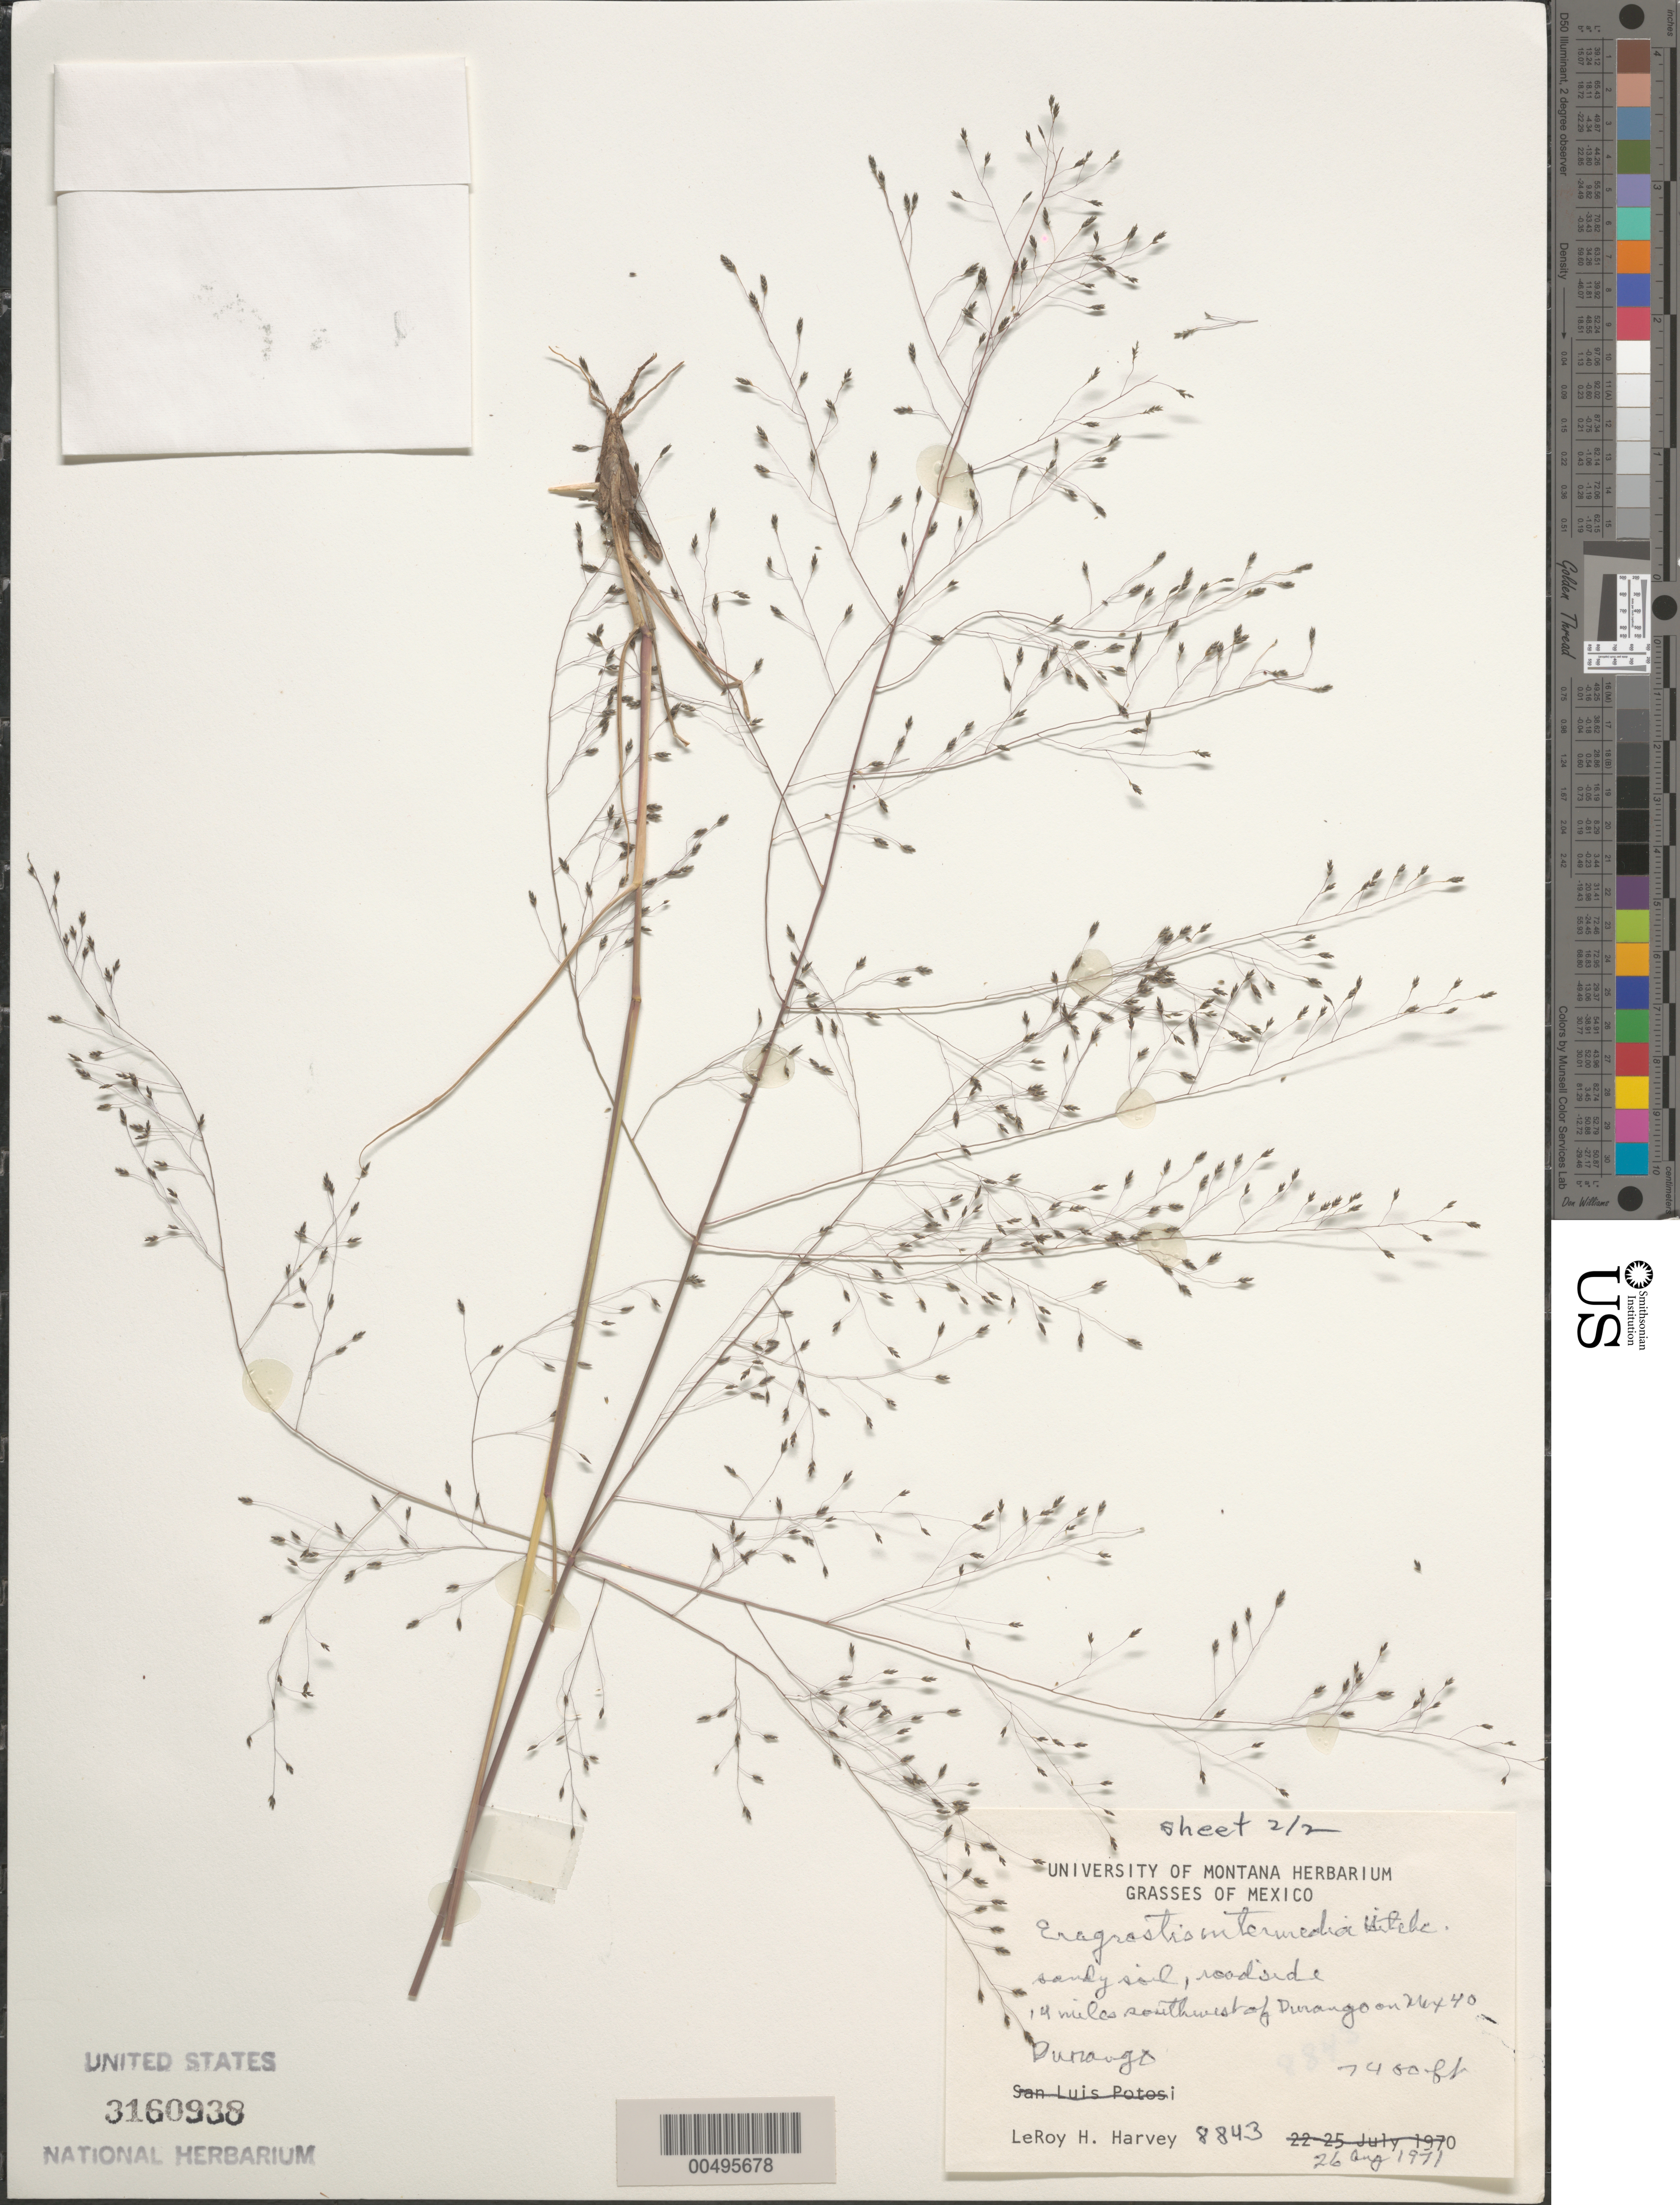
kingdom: Plantae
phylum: Tracheophyta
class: Liliopsida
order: Poales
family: Poaceae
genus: Eragrostis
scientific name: Eragrostis intermedia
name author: Hitchc.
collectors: L. H. Harvey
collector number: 8843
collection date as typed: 26 Aug 1971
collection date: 1971-08-26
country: Mexico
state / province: Durango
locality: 14 mi SW of Durango on Mex 40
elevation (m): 2256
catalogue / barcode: US 3160938